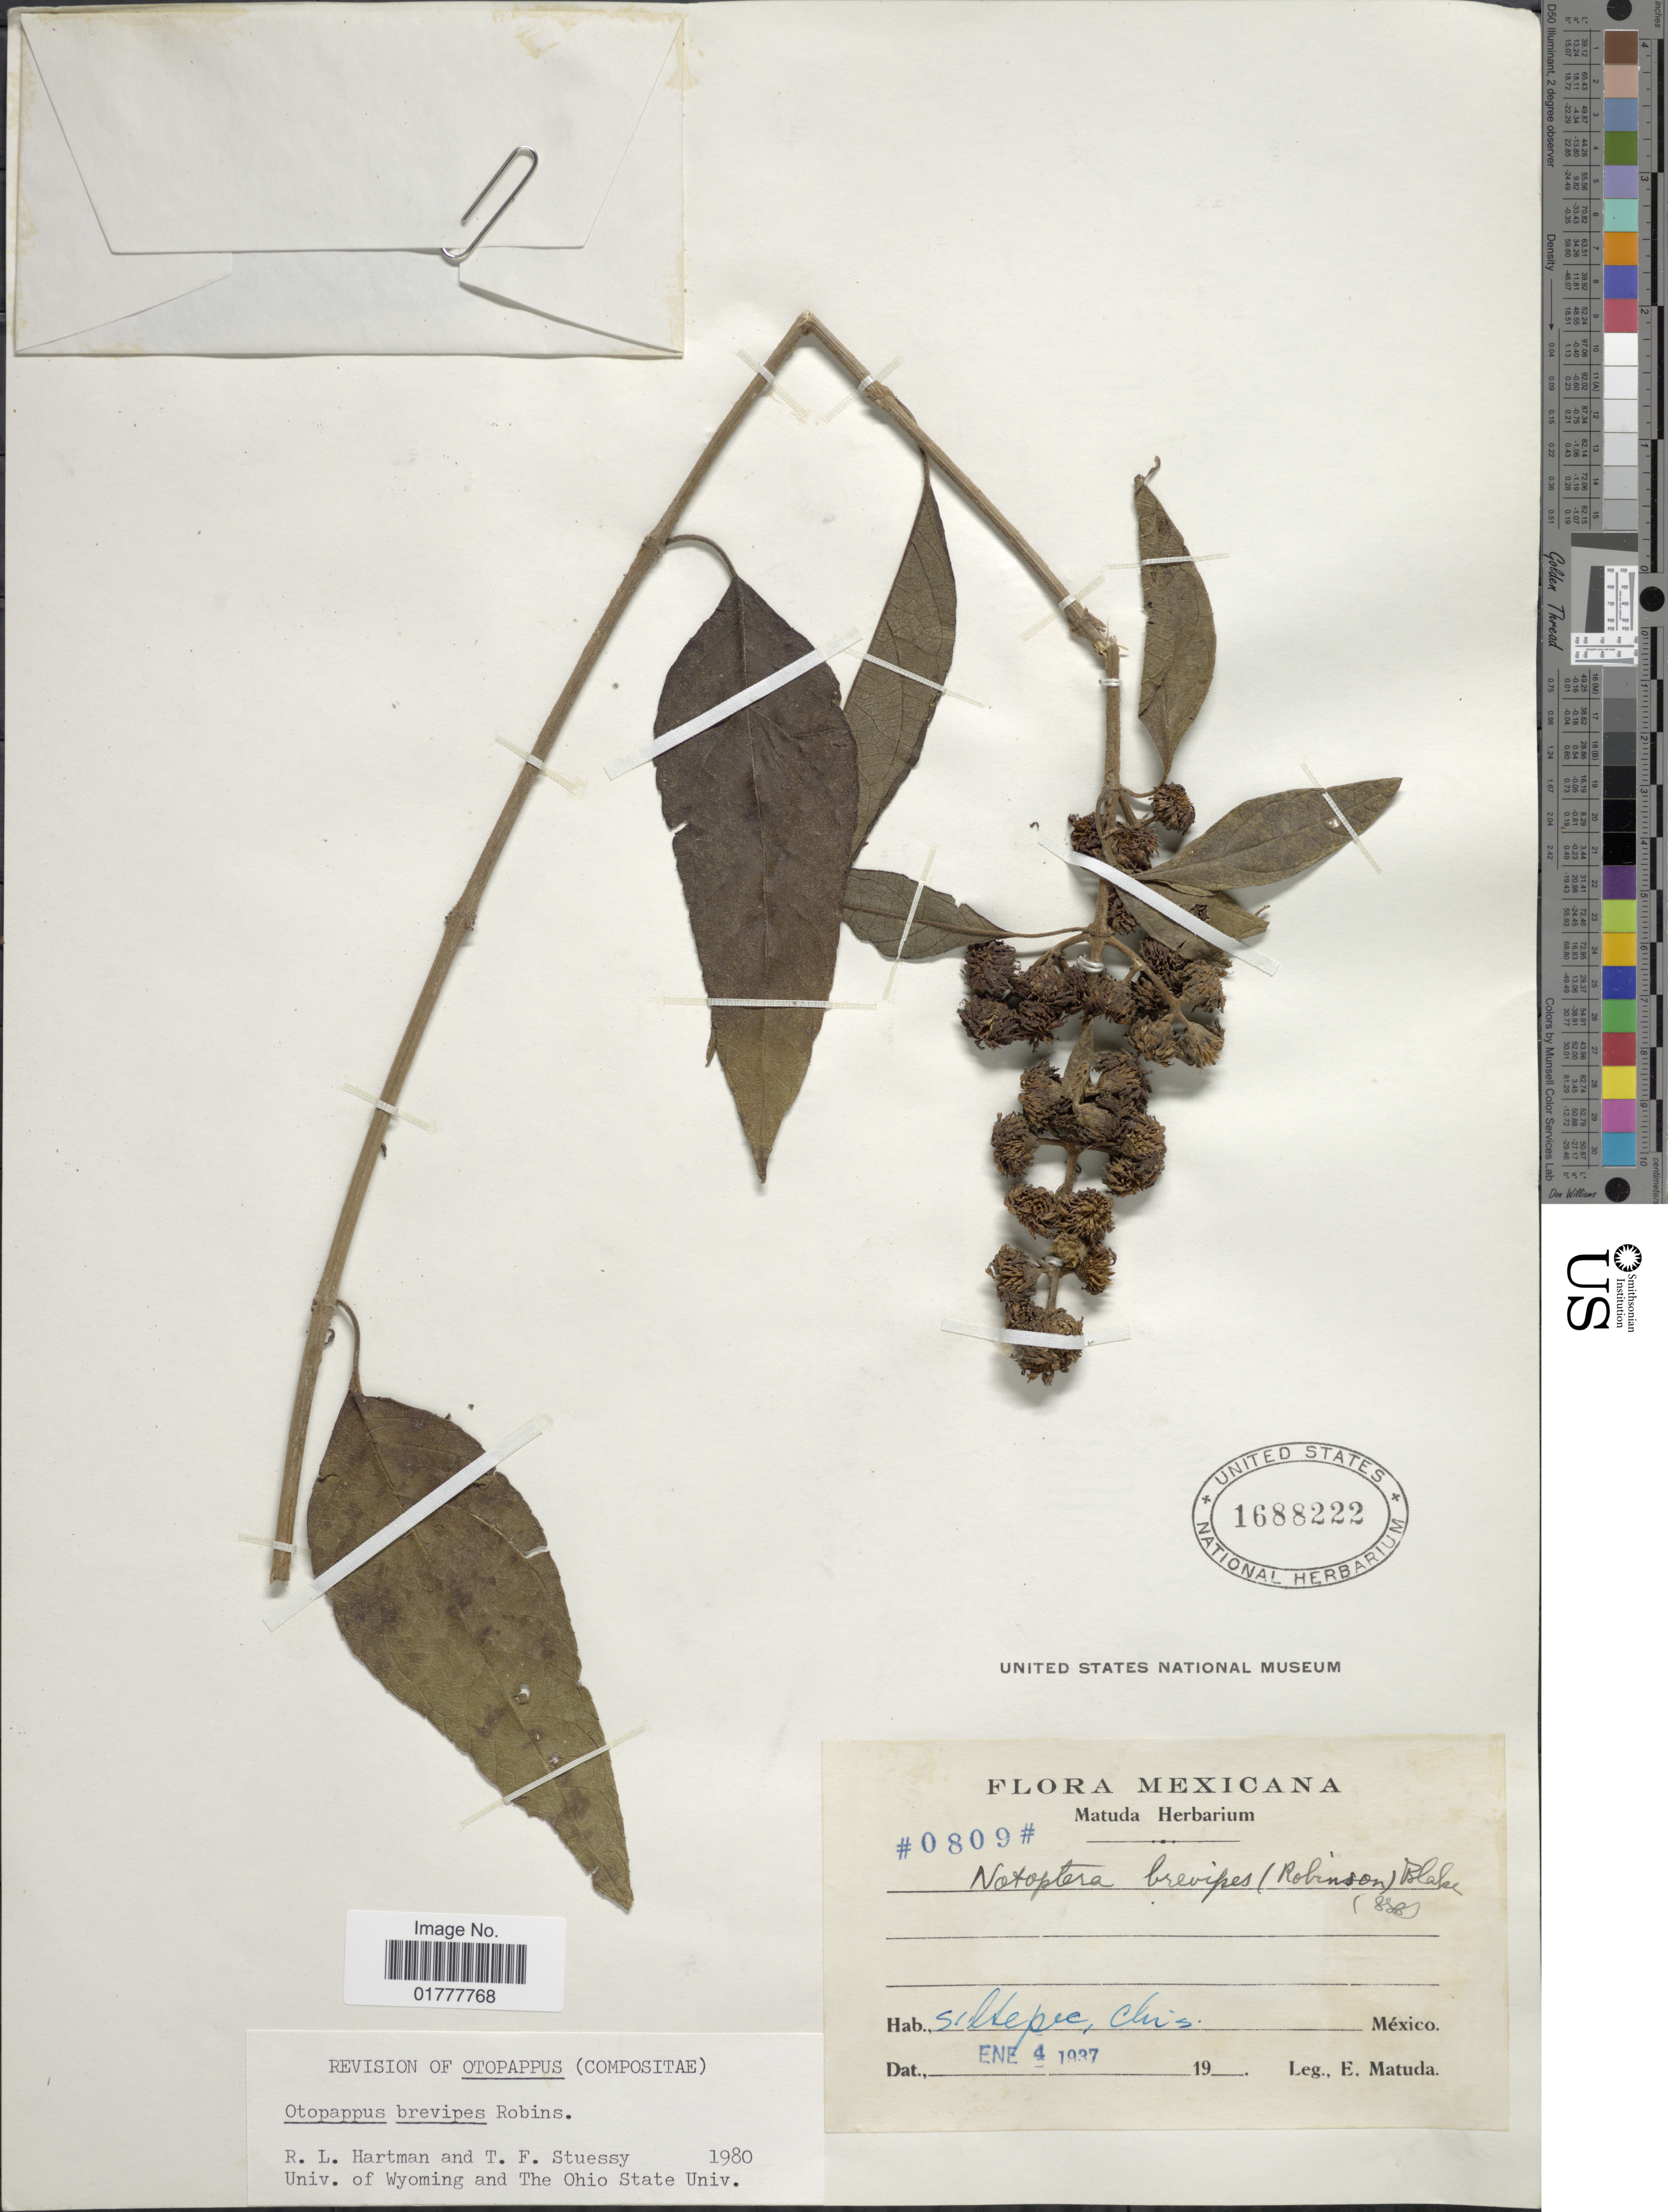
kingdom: Plantae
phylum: Tracheophyta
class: Magnoliopsida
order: Asterales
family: Asteraceae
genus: Otopappus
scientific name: Otopappus brevipes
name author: B.L. Rob.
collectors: E. Matuda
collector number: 0809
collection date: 1937-01-04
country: Mexico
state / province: Chiapas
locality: Siltepec, Chis.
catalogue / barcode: US 1688222